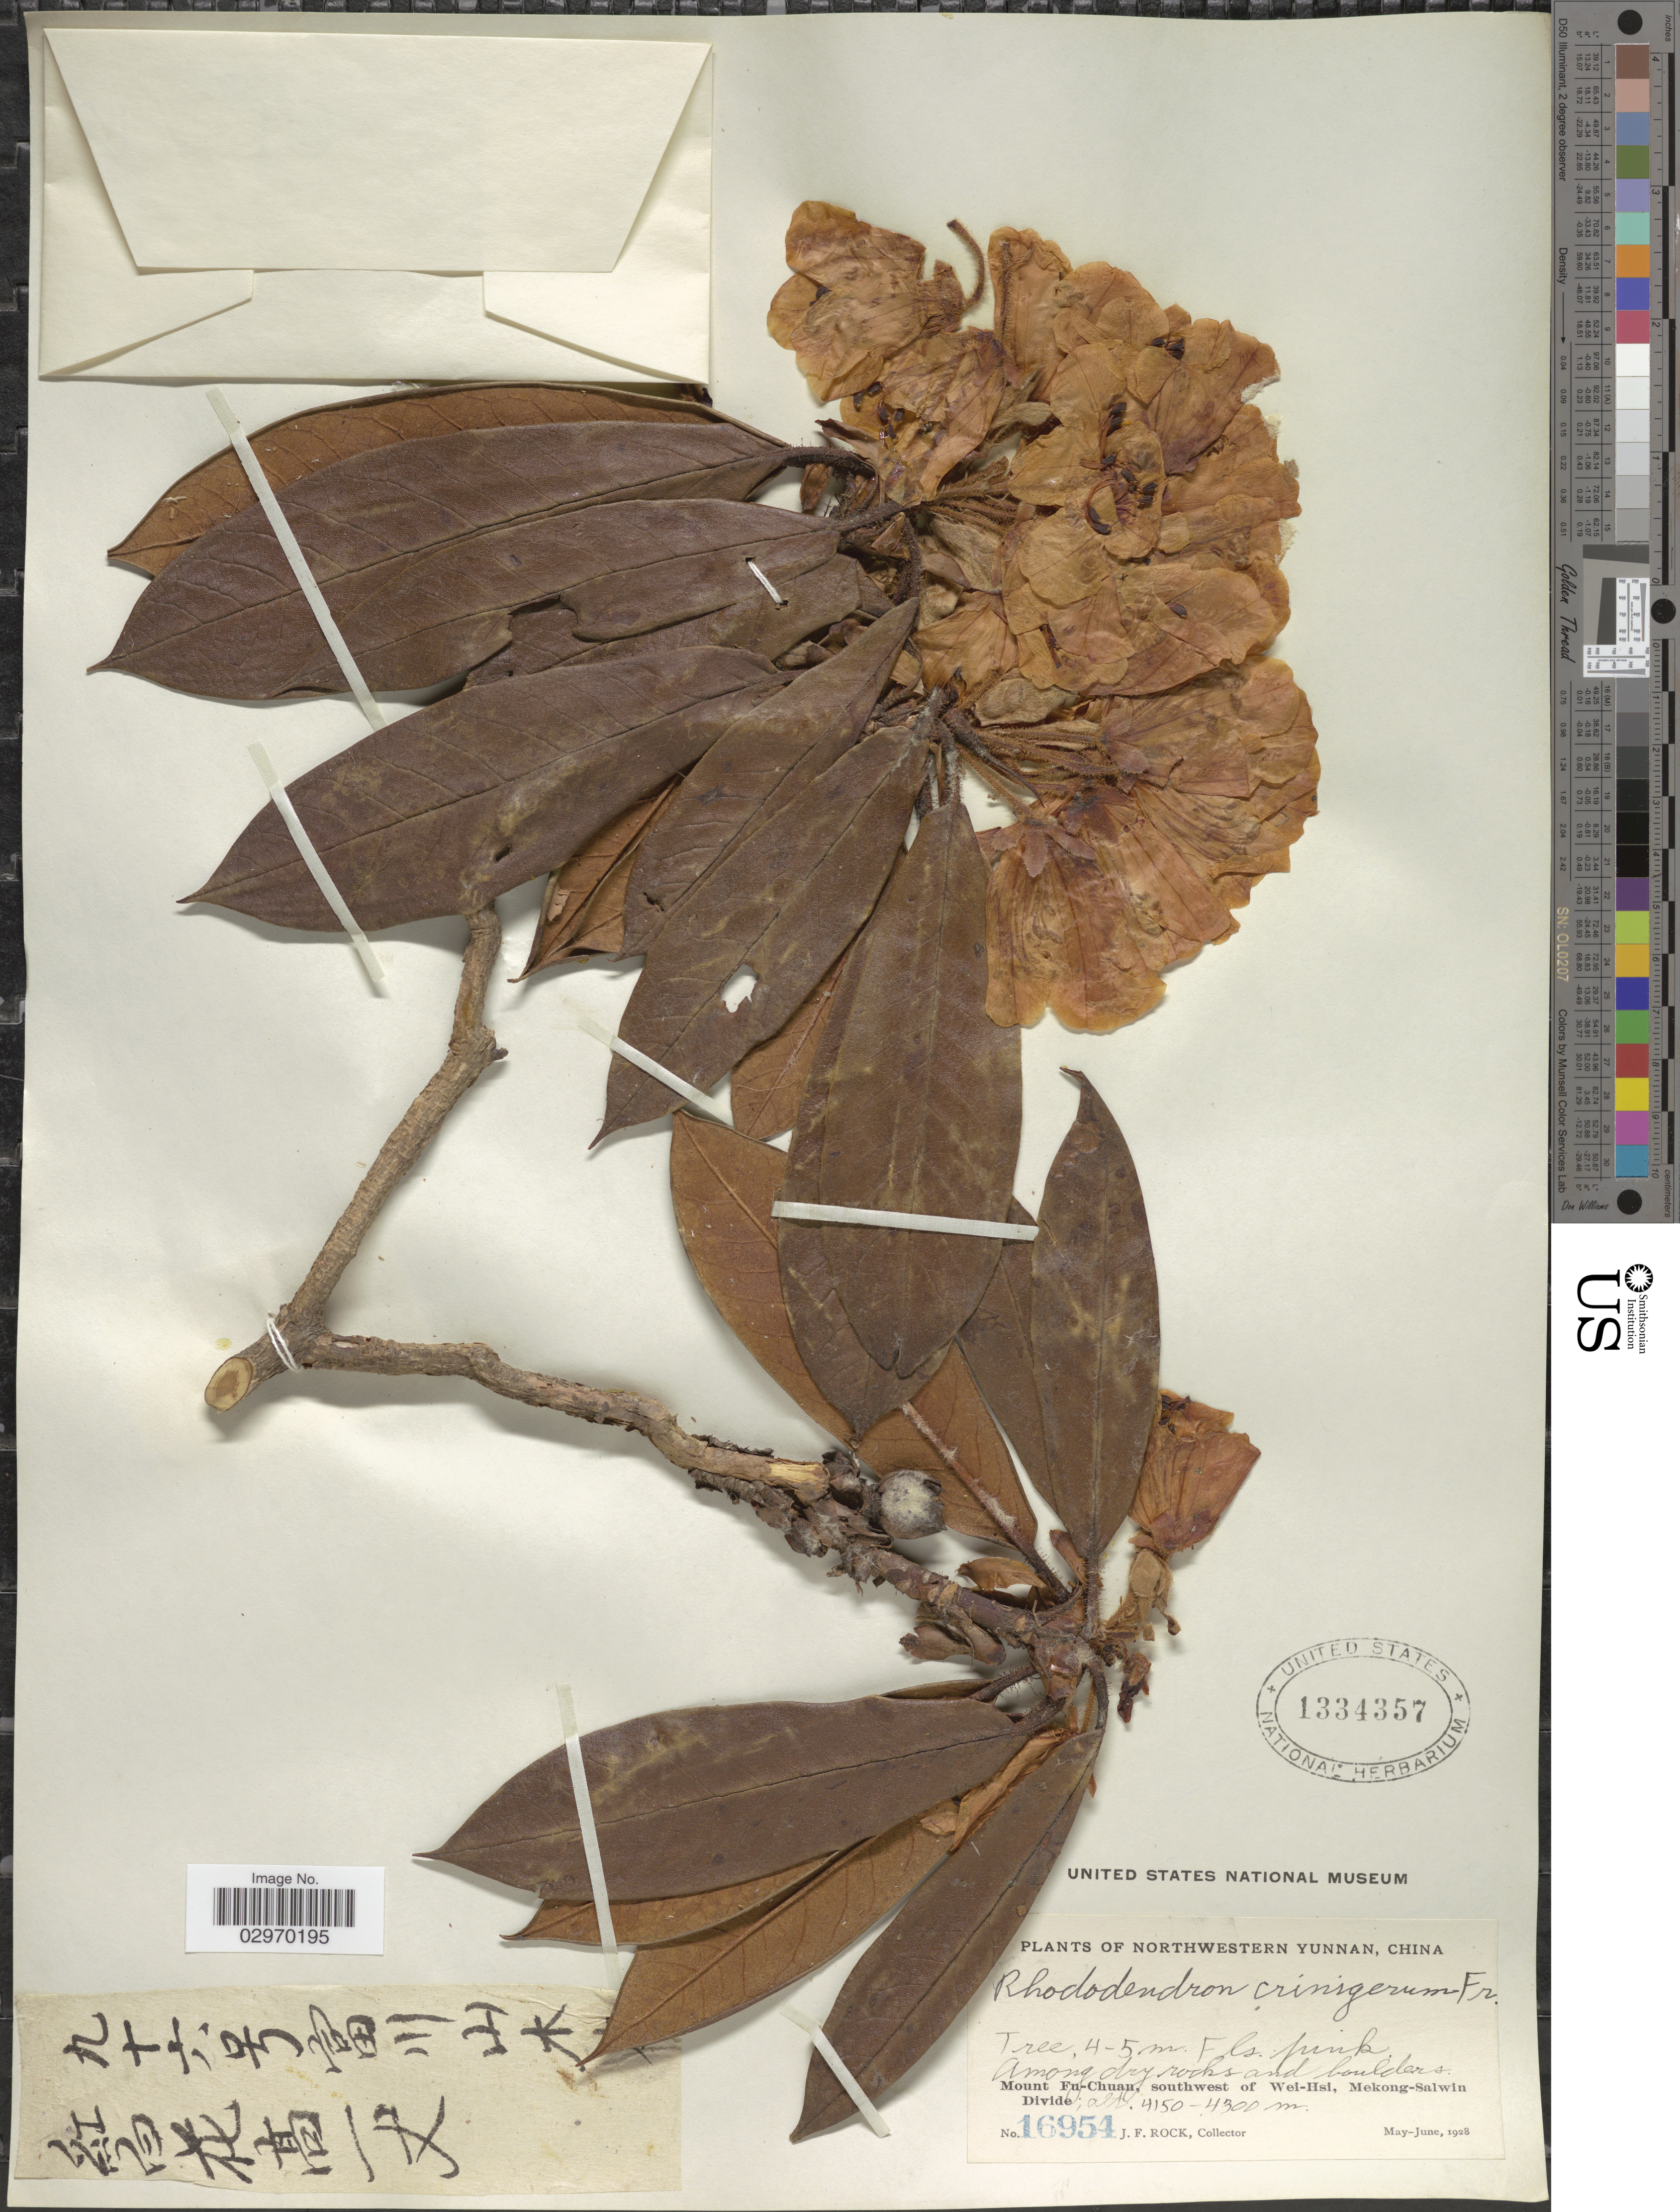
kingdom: Plantae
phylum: Tracheophyta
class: Magnoliopsida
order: Ericales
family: Ericaceae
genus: Rhododendron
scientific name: Rhododendron crinigerum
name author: Franch.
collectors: J. Rock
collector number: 16954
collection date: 1928-05/1928-06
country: China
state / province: Yunnan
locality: Northwestern Yunnan. Mount Fu-Chuan, southwest of Wei-Hsi, Mekong-Salwin Divide.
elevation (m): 4150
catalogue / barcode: US 1334357